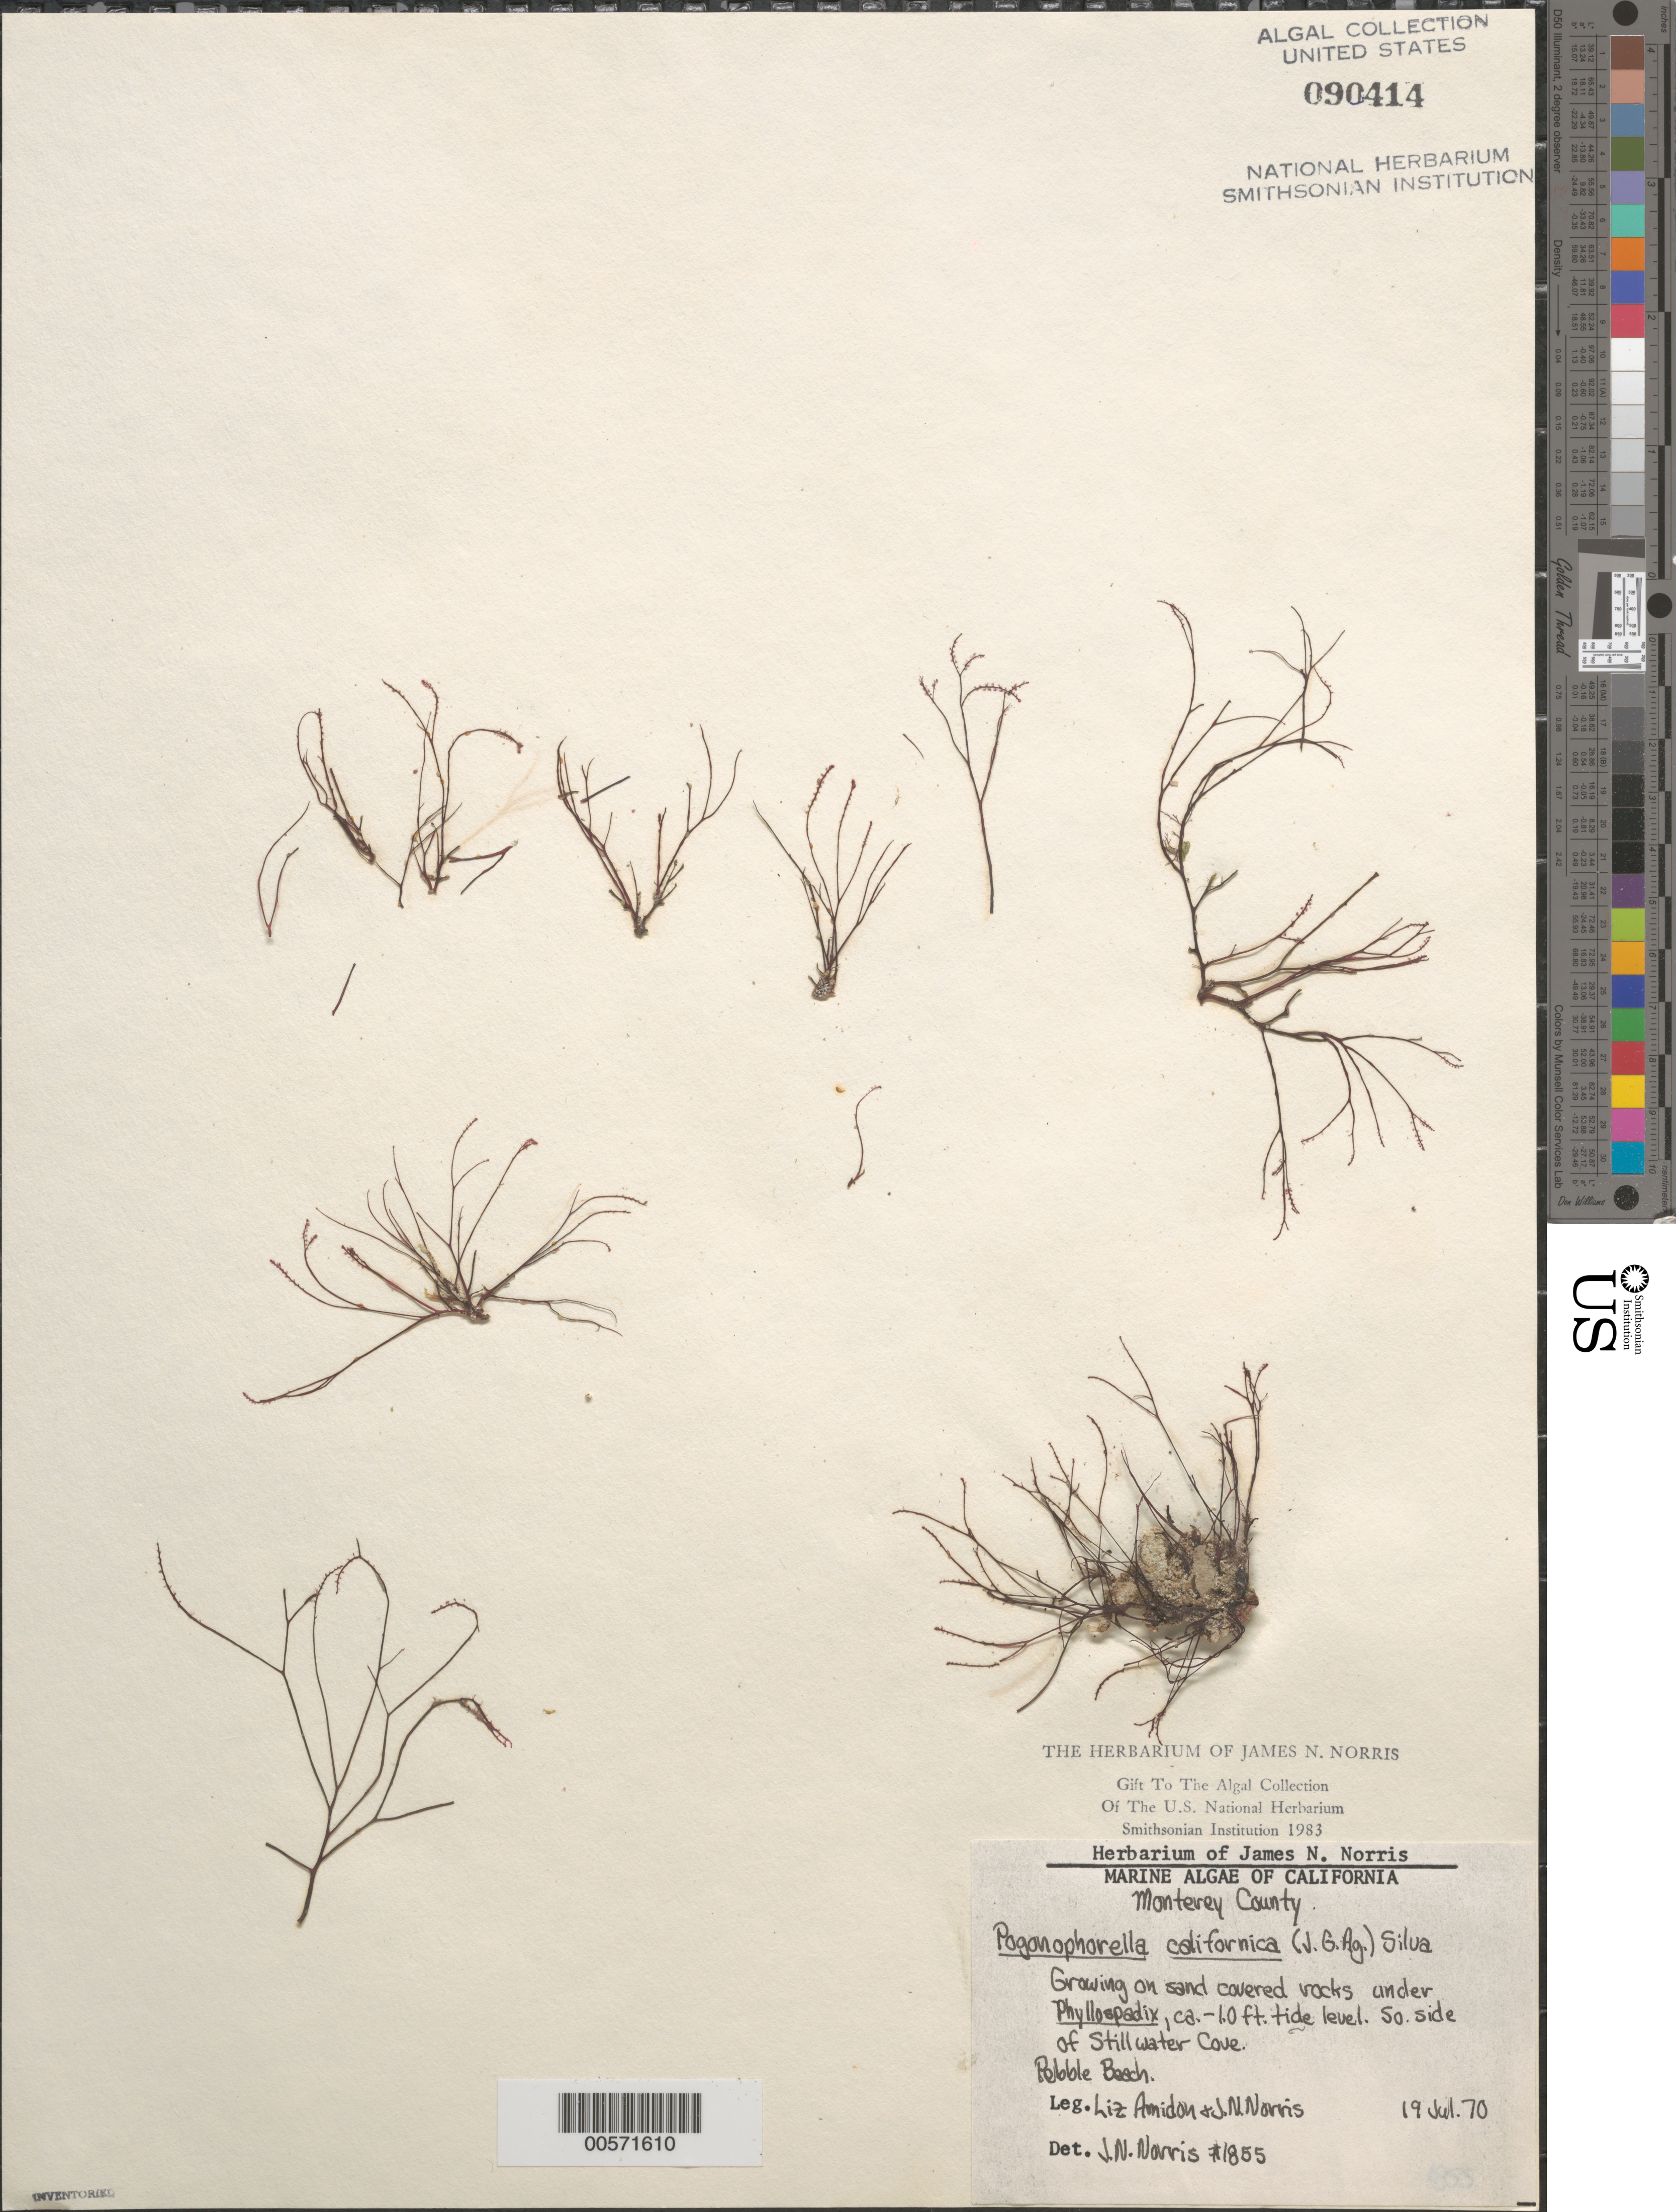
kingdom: Plantae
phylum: Rhodophyta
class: Florideophyceae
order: Ceramiales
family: Dasyaceae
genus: Dasya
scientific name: Dasya binghamiae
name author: A.J.K. Millar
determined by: Algae name updating Project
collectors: E. Amidon & J. N. Norris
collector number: JN-1855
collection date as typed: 19 Jul 1970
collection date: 1970-07-19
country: United States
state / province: California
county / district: Monterey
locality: Stillwater Cove, Pebble Beach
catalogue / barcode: US 90414